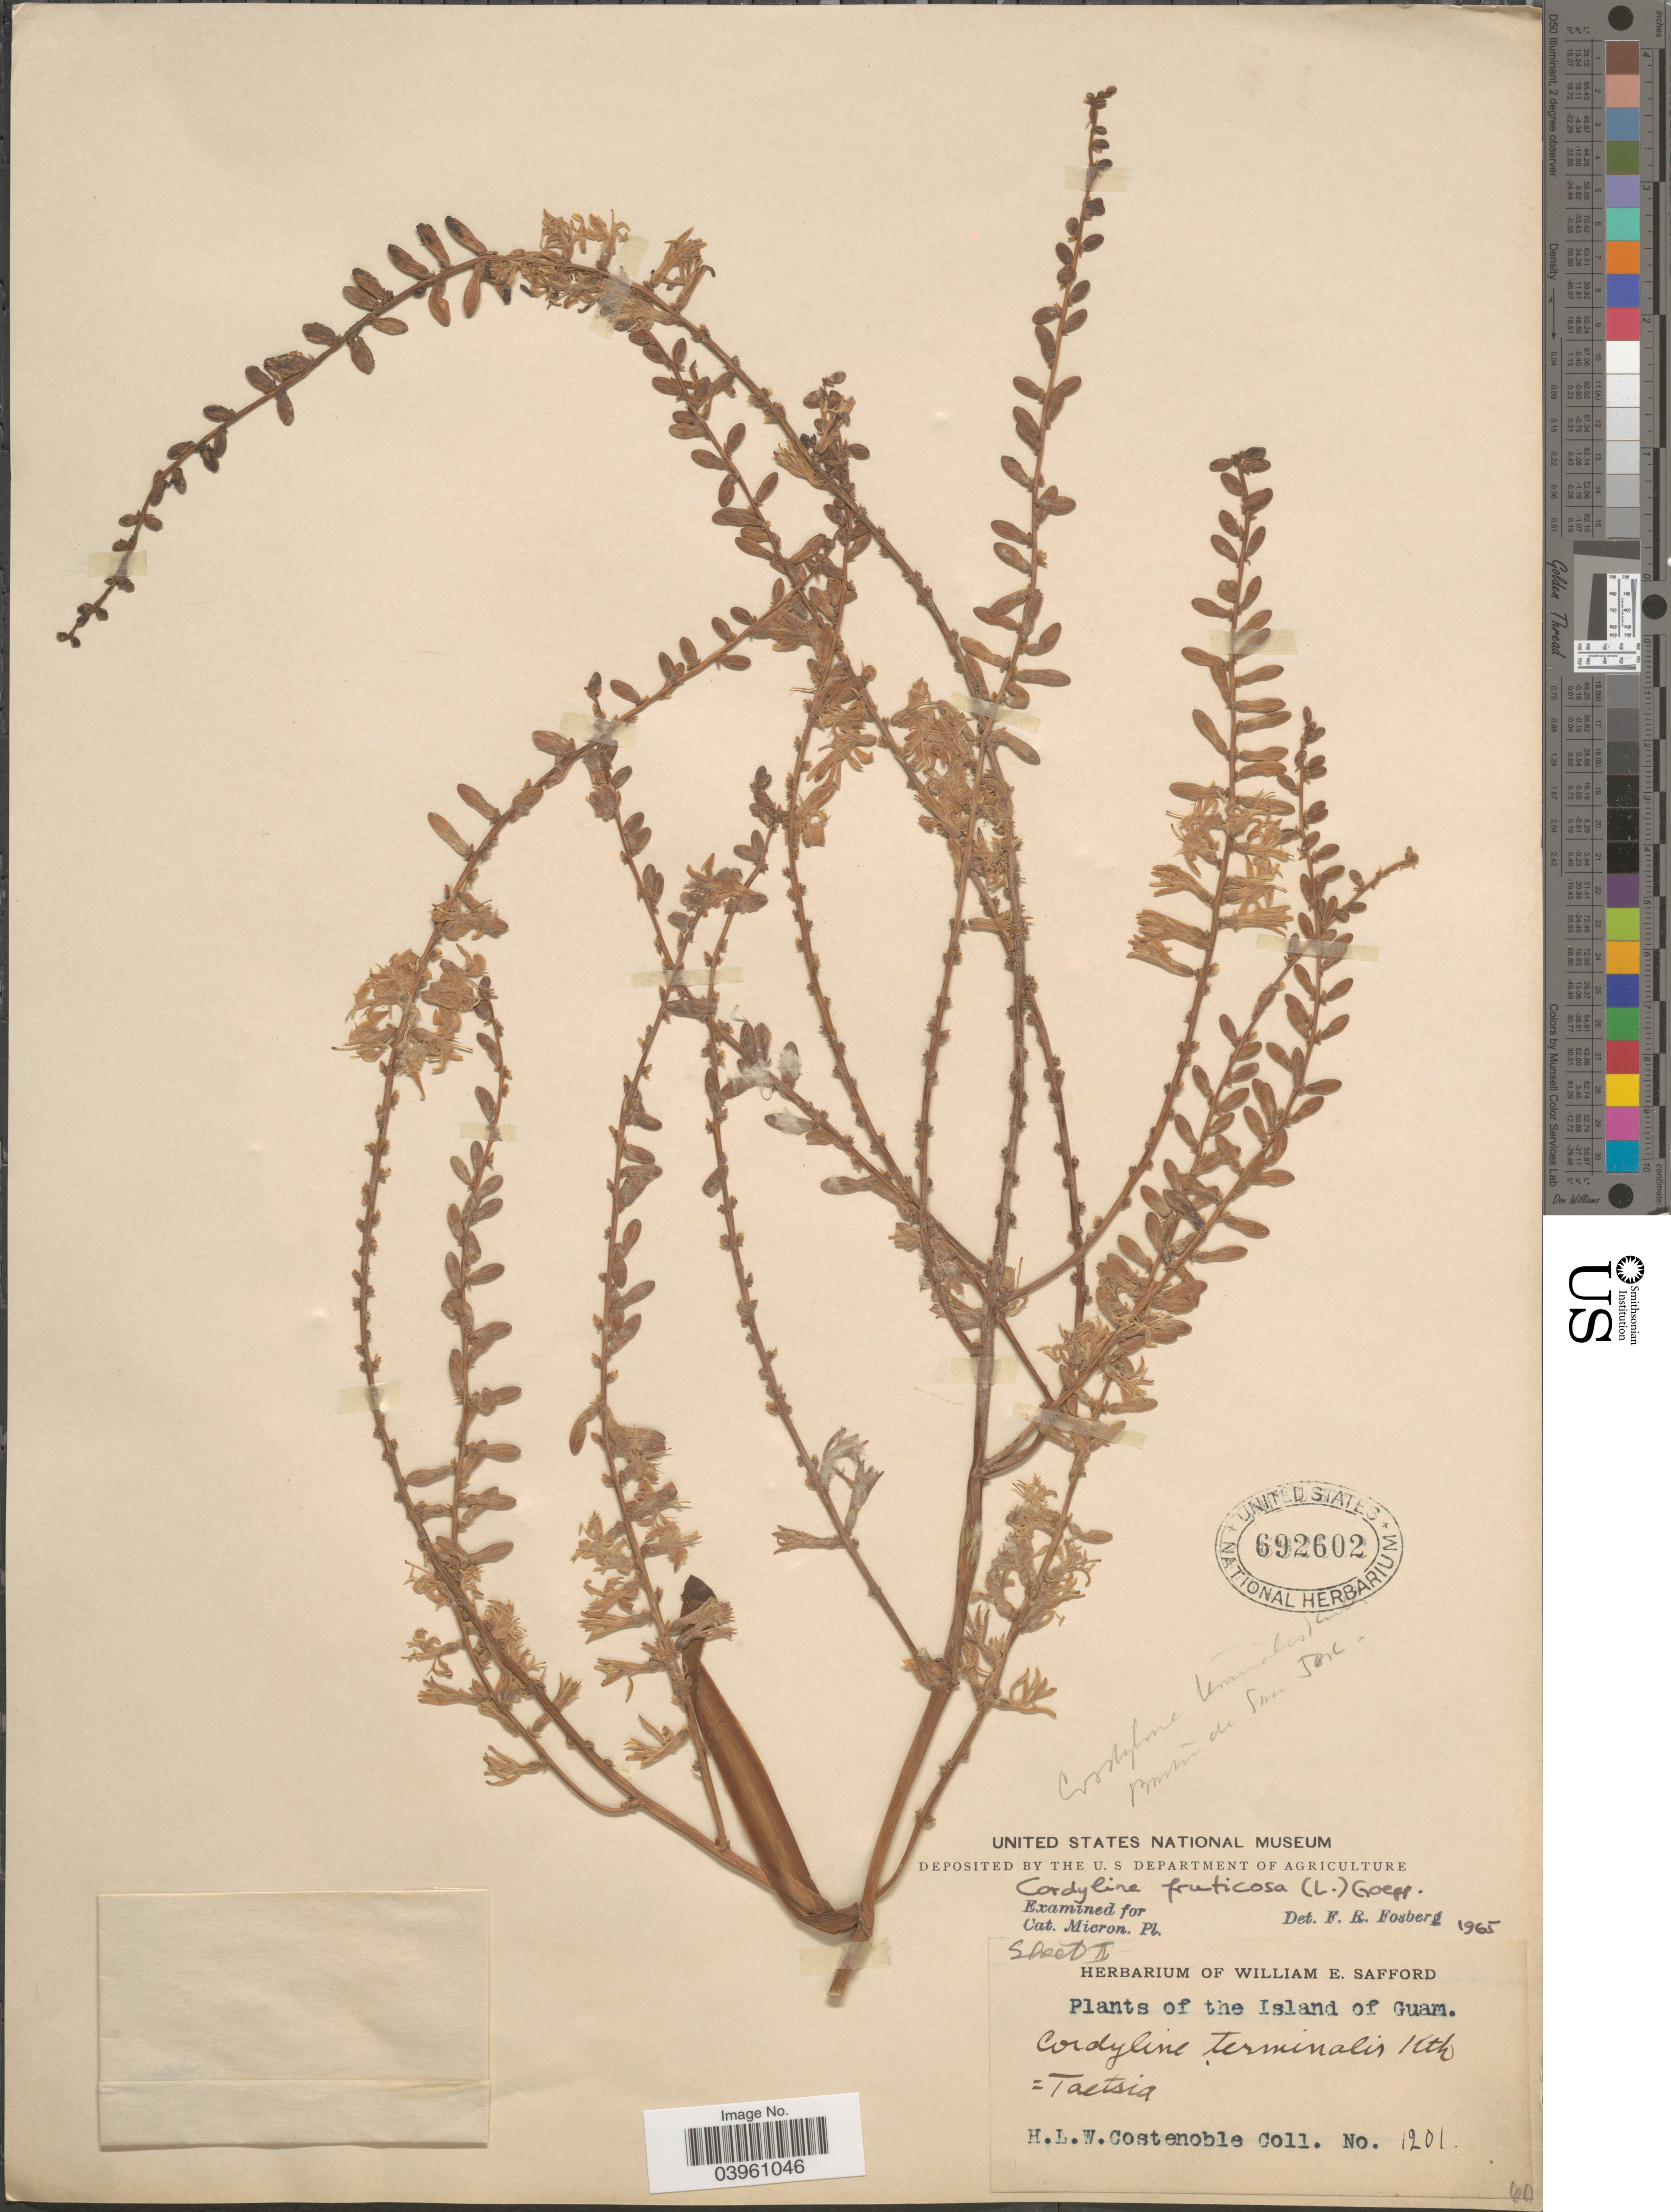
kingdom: Plantae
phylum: Tracheophyta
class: Liliopsida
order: Asparagales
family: Asparagaceae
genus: Cordyline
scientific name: Cordyline fruticosa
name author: (L.) A. Chev.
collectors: H. Costenoble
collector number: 1201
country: Guam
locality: The Island of Guam.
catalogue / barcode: US 692602